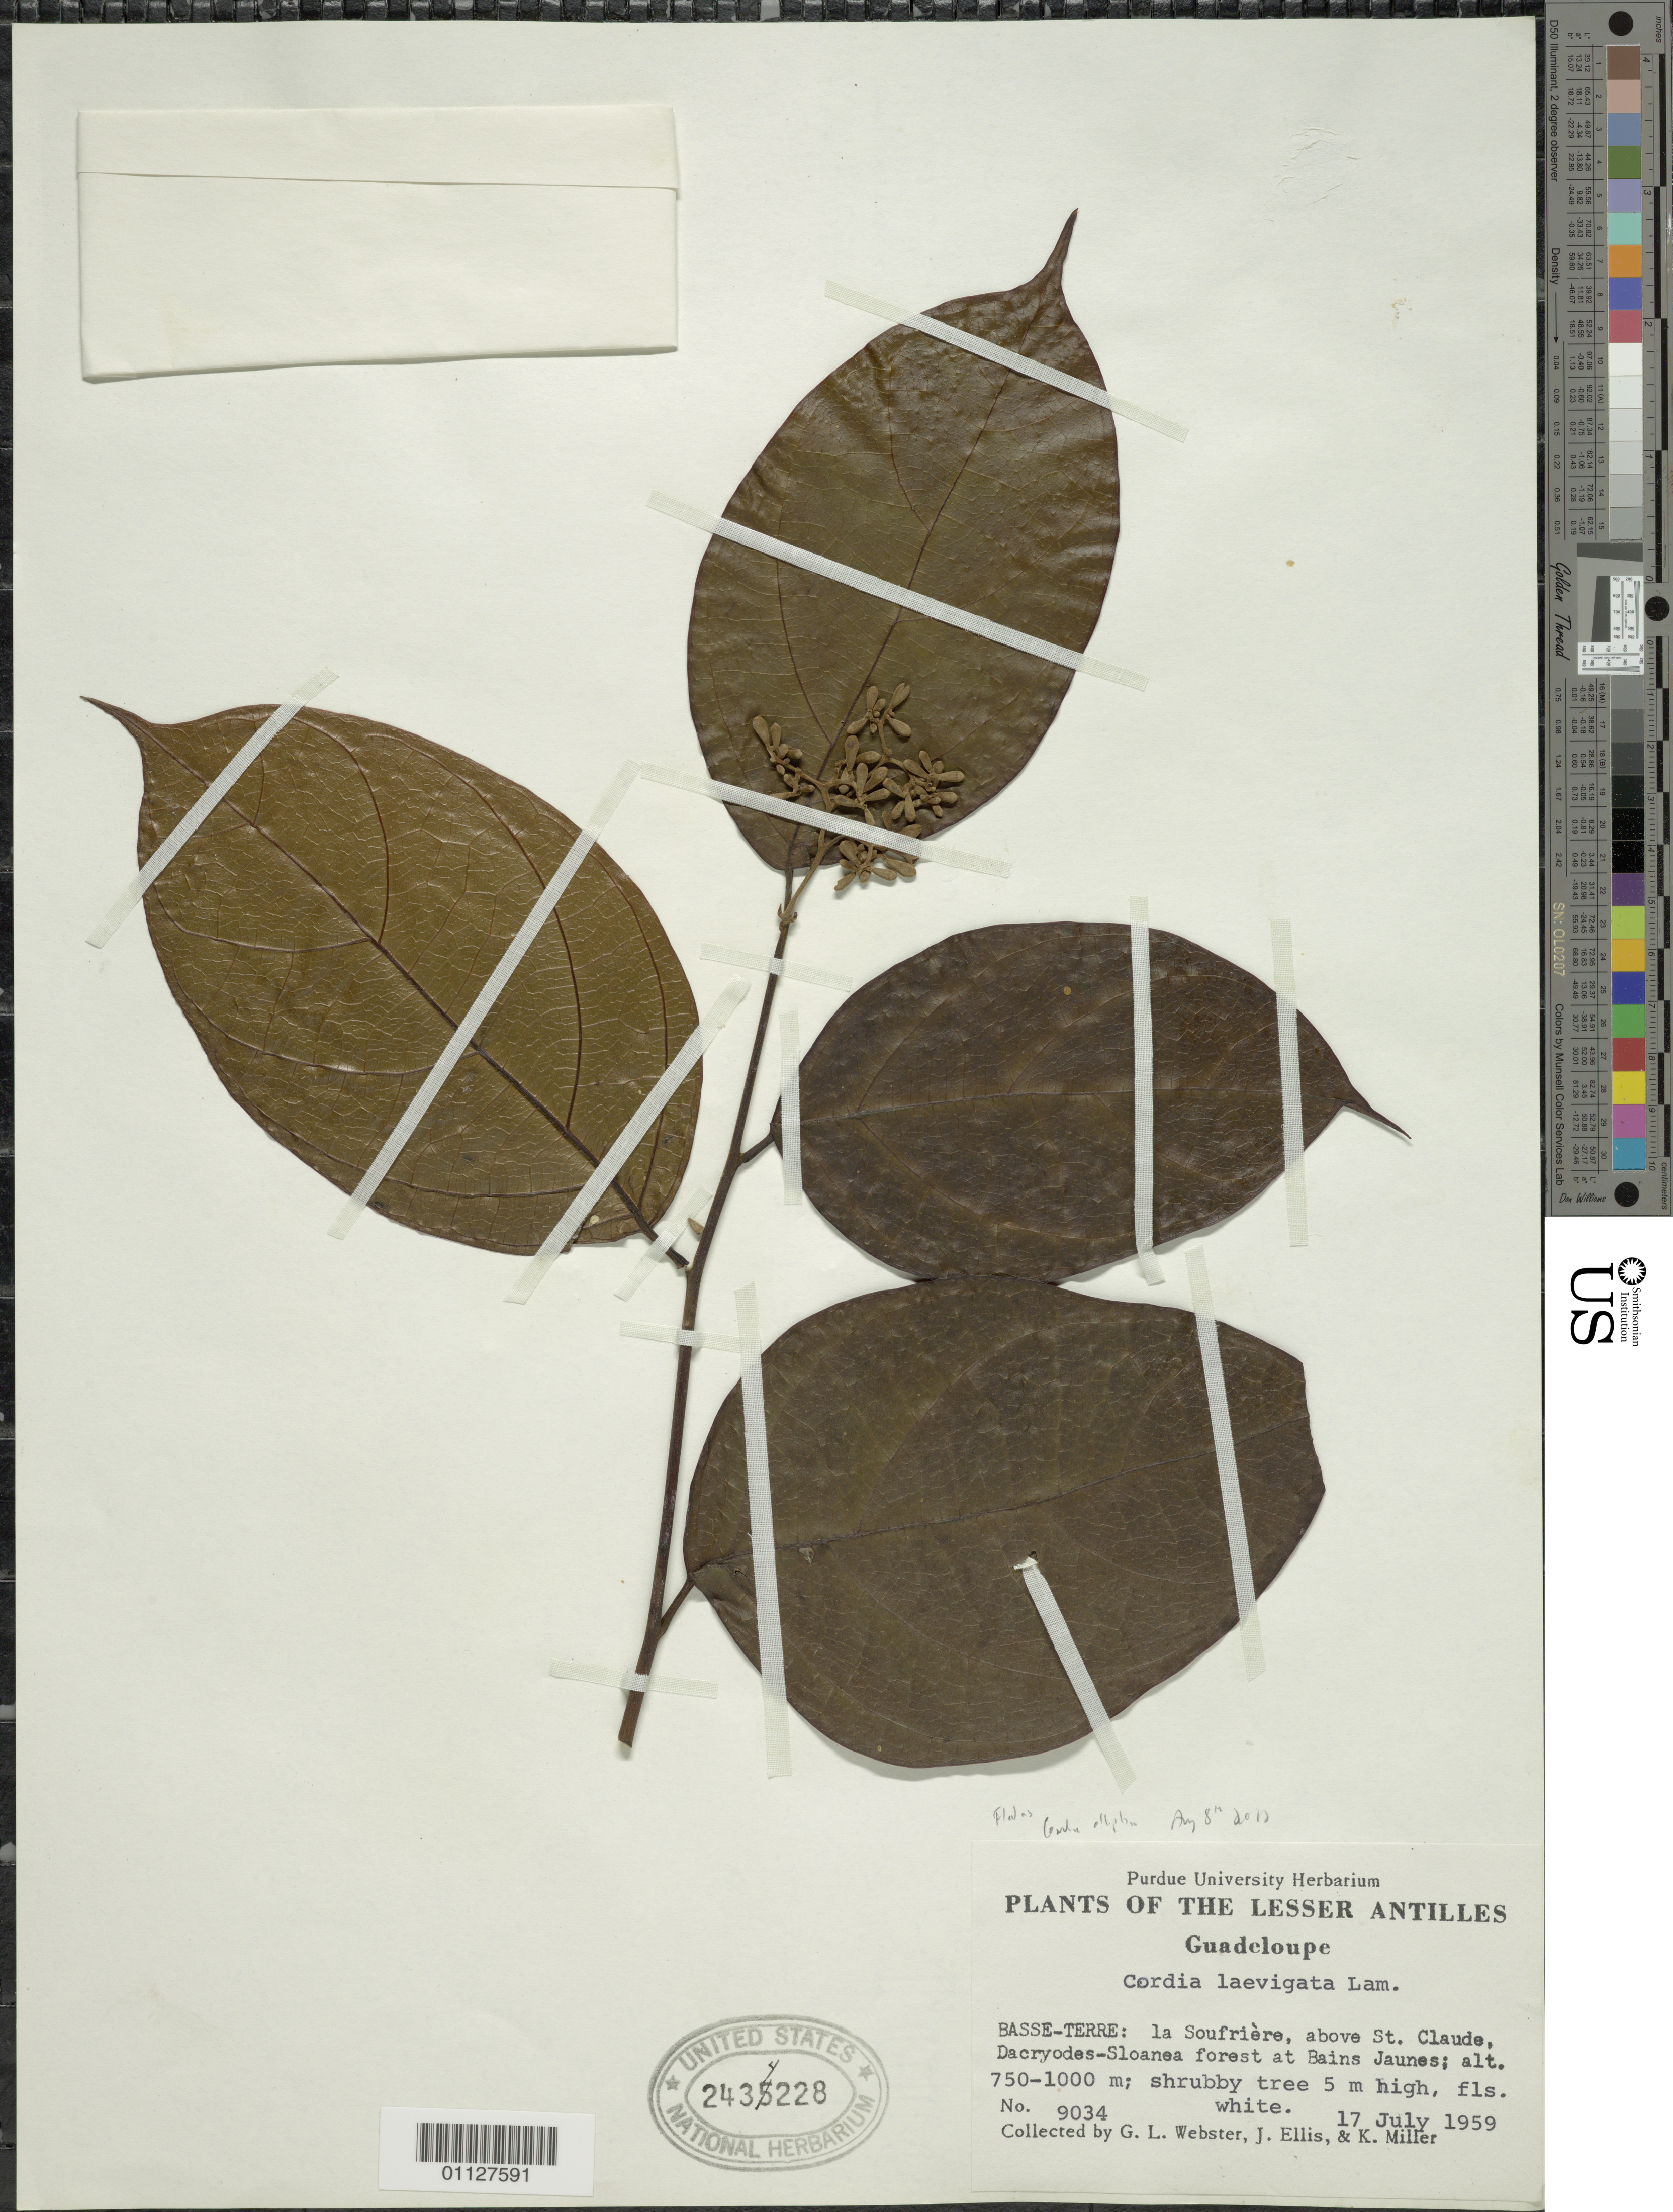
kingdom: Plantae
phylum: Tracheophyta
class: Magnoliopsida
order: Boraginales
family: Cordiaceae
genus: Cordia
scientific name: Cordia elliptica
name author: Sw.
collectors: G. L. Webster, J. Ellis & K. Miller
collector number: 9034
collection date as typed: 17 Jul 1959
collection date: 1959-07-17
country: Guadeloupe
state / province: St. Claude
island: Basse Terre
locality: La Soufriere above St. Claude, Dacryodes-Sloanea forest at Bains Jaunes.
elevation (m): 750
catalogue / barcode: US 2434228